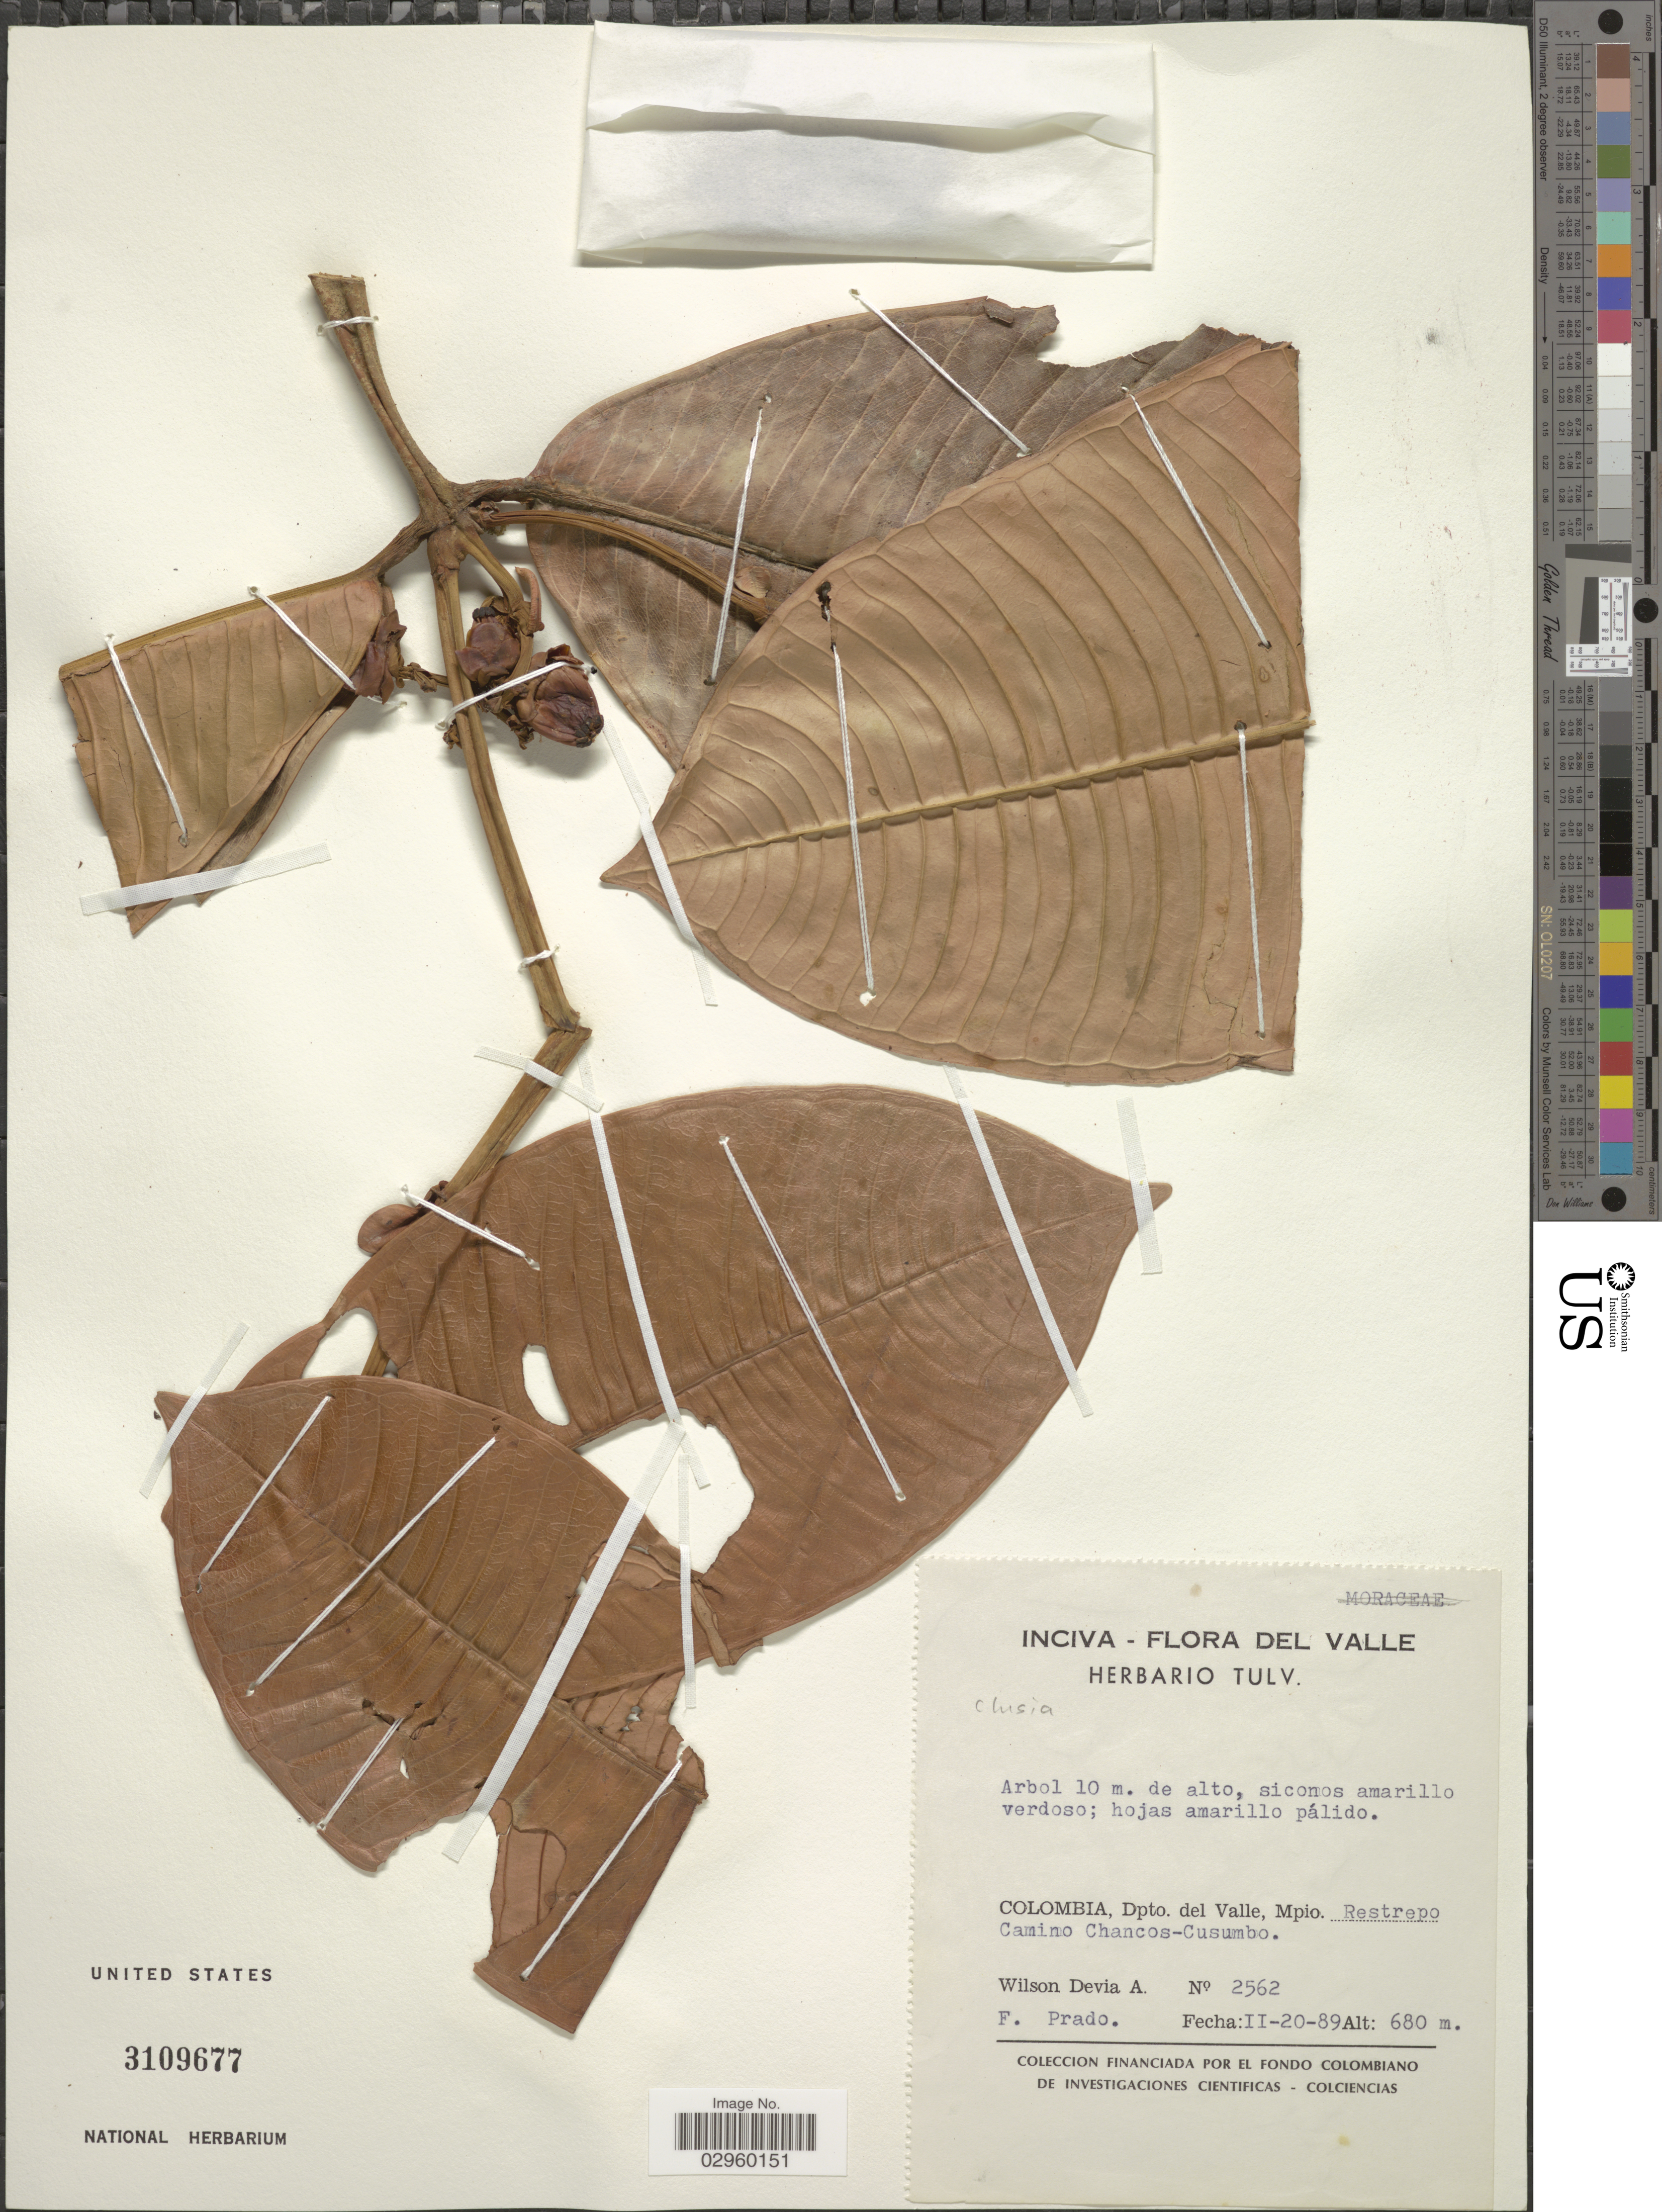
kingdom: Plantae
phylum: Tracheophyta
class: Magnoliopsida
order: Malpighiales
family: Clusiaceae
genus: Clusia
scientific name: Clusia sp.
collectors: W. Devia A. & F. Prado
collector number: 2562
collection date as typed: Transcribed d/m/y: 20/2/89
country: Colombia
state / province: Valle del Cauca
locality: Dpto. del Valle, Mpio. Restrepo, Camino Chancos-Cusumbo.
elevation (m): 680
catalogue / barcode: US 3109677